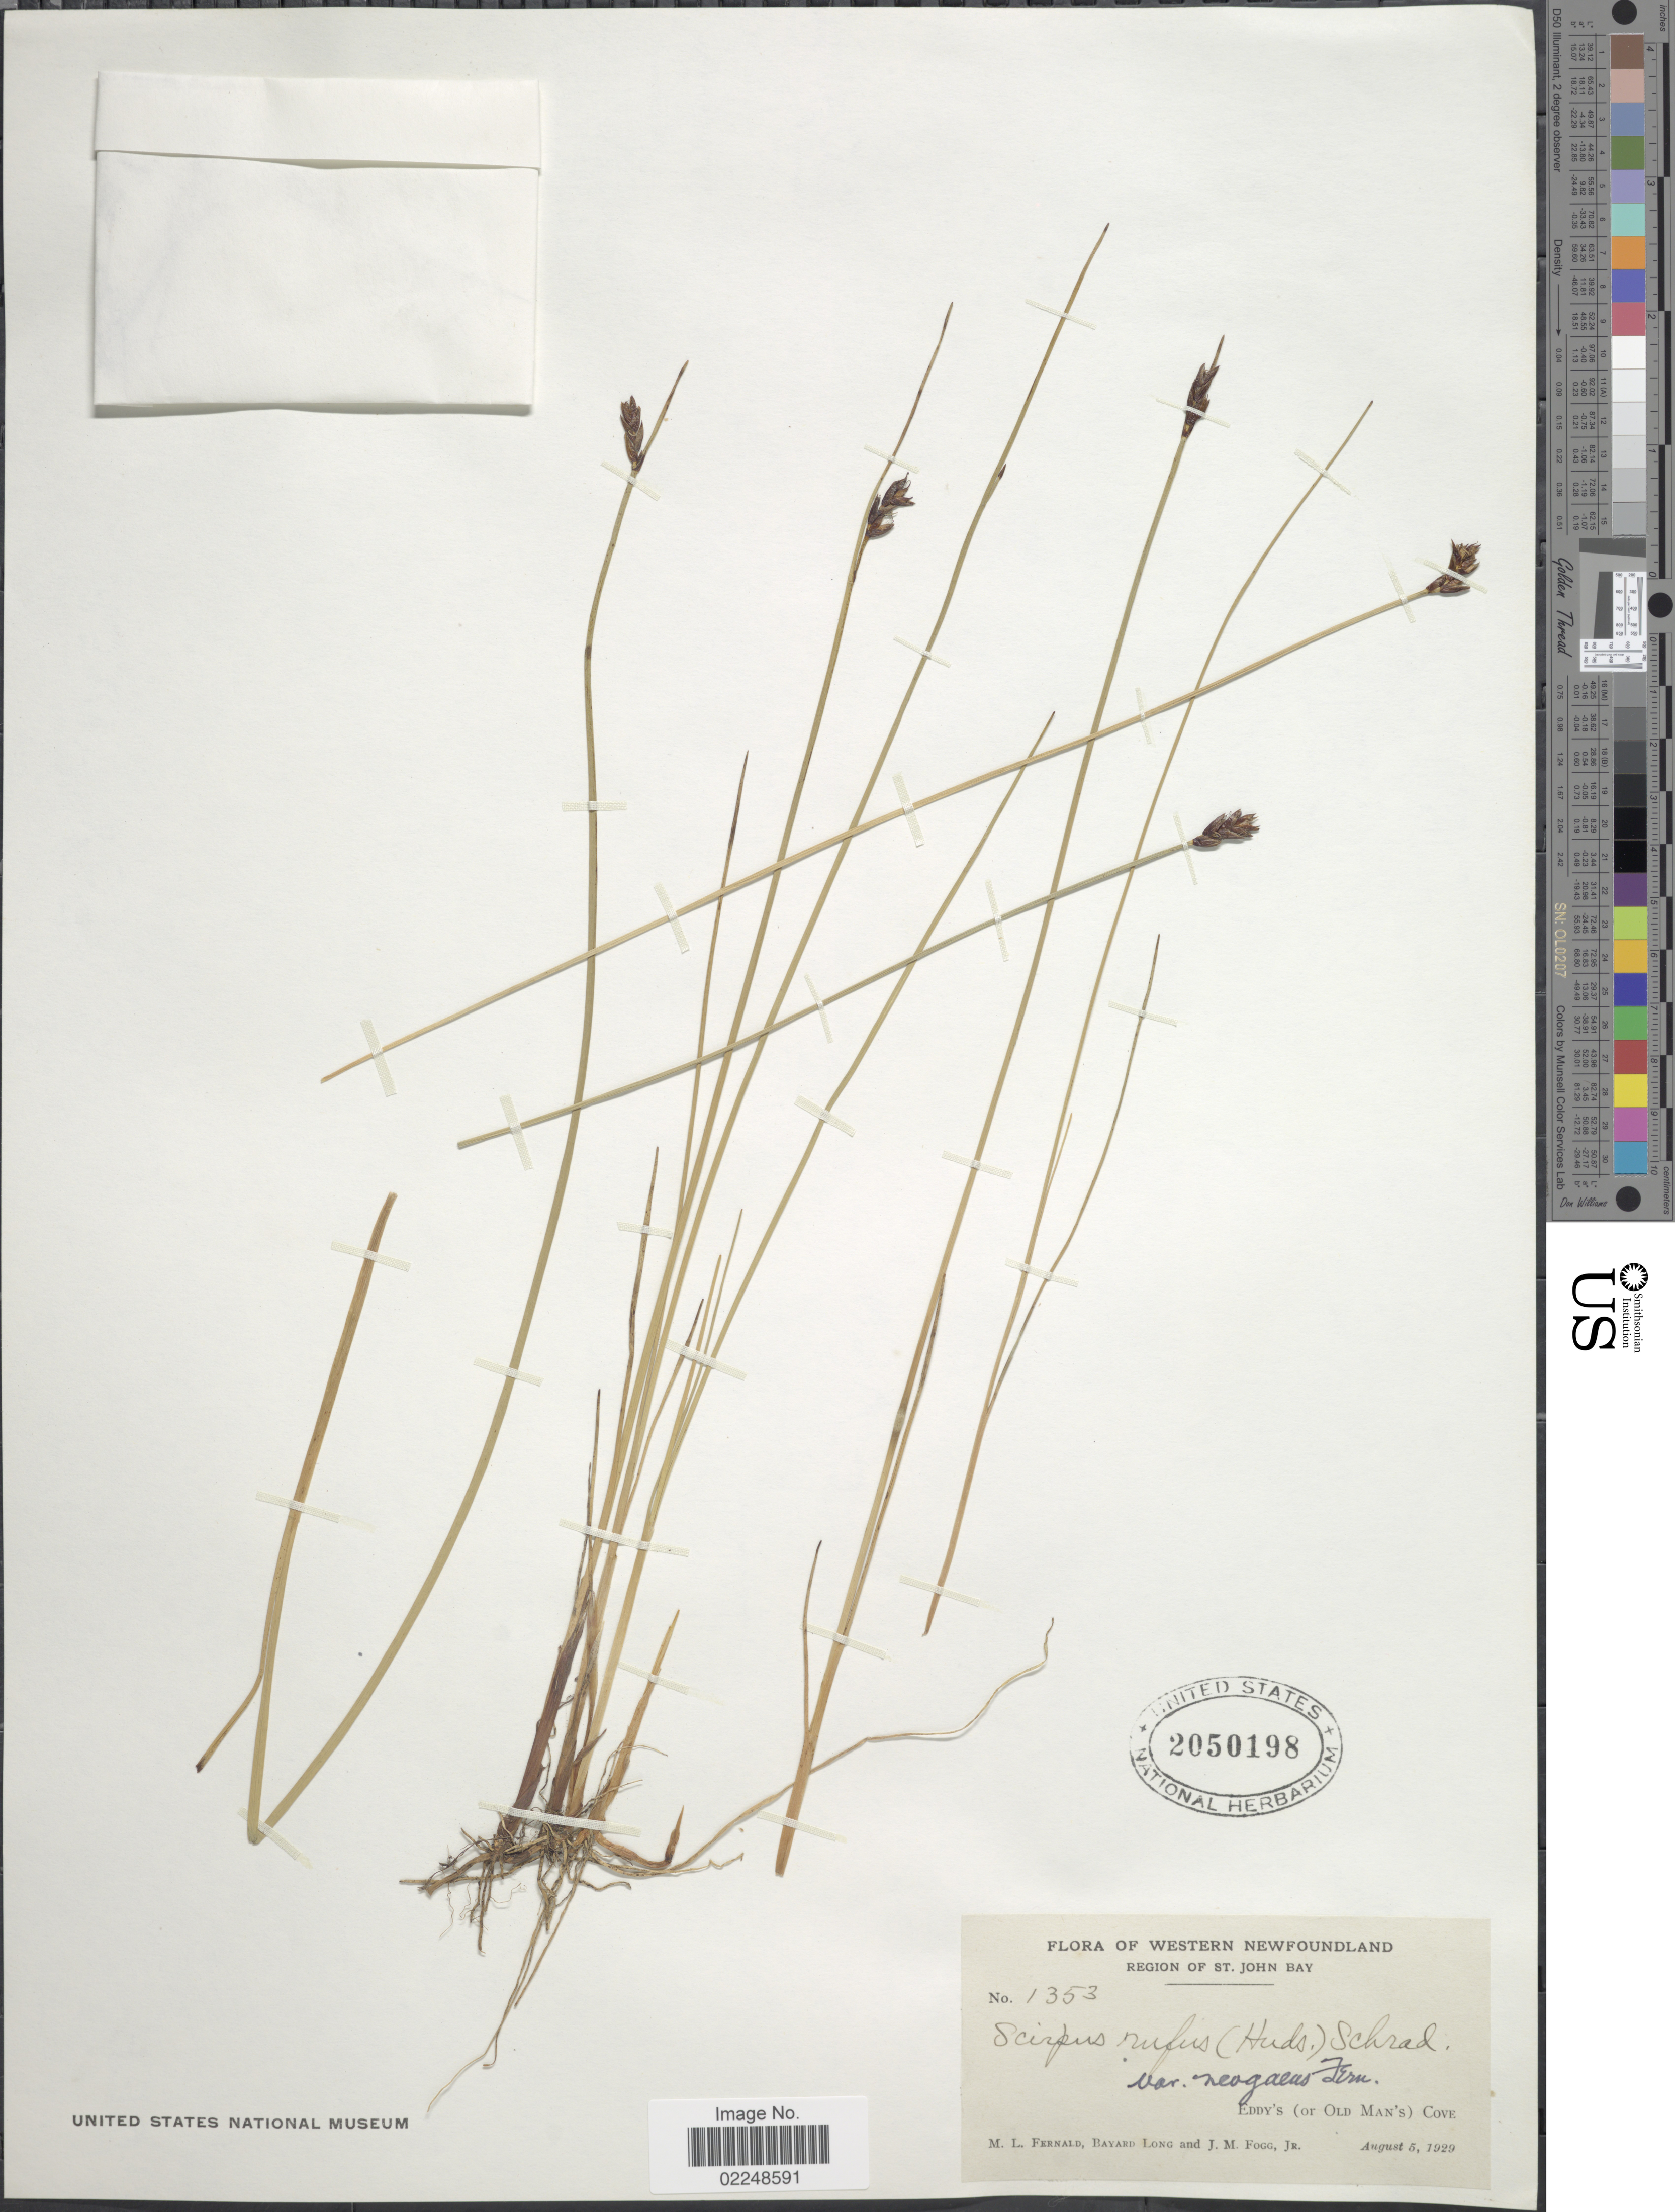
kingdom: Plantae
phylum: Tracheophyta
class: Liliopsida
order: Poales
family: Cyperaceae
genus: Blysmus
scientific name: Blysmus rufus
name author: (Huds.) Link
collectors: M. L. Fernald, B. Long & J. Fogg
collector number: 1353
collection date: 1929-08-05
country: Canada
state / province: Newfoundland and Labrador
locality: Western Newfoundland, Region of St. John Bay, Eddy's (or Old Man's) Cove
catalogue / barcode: US 2050198